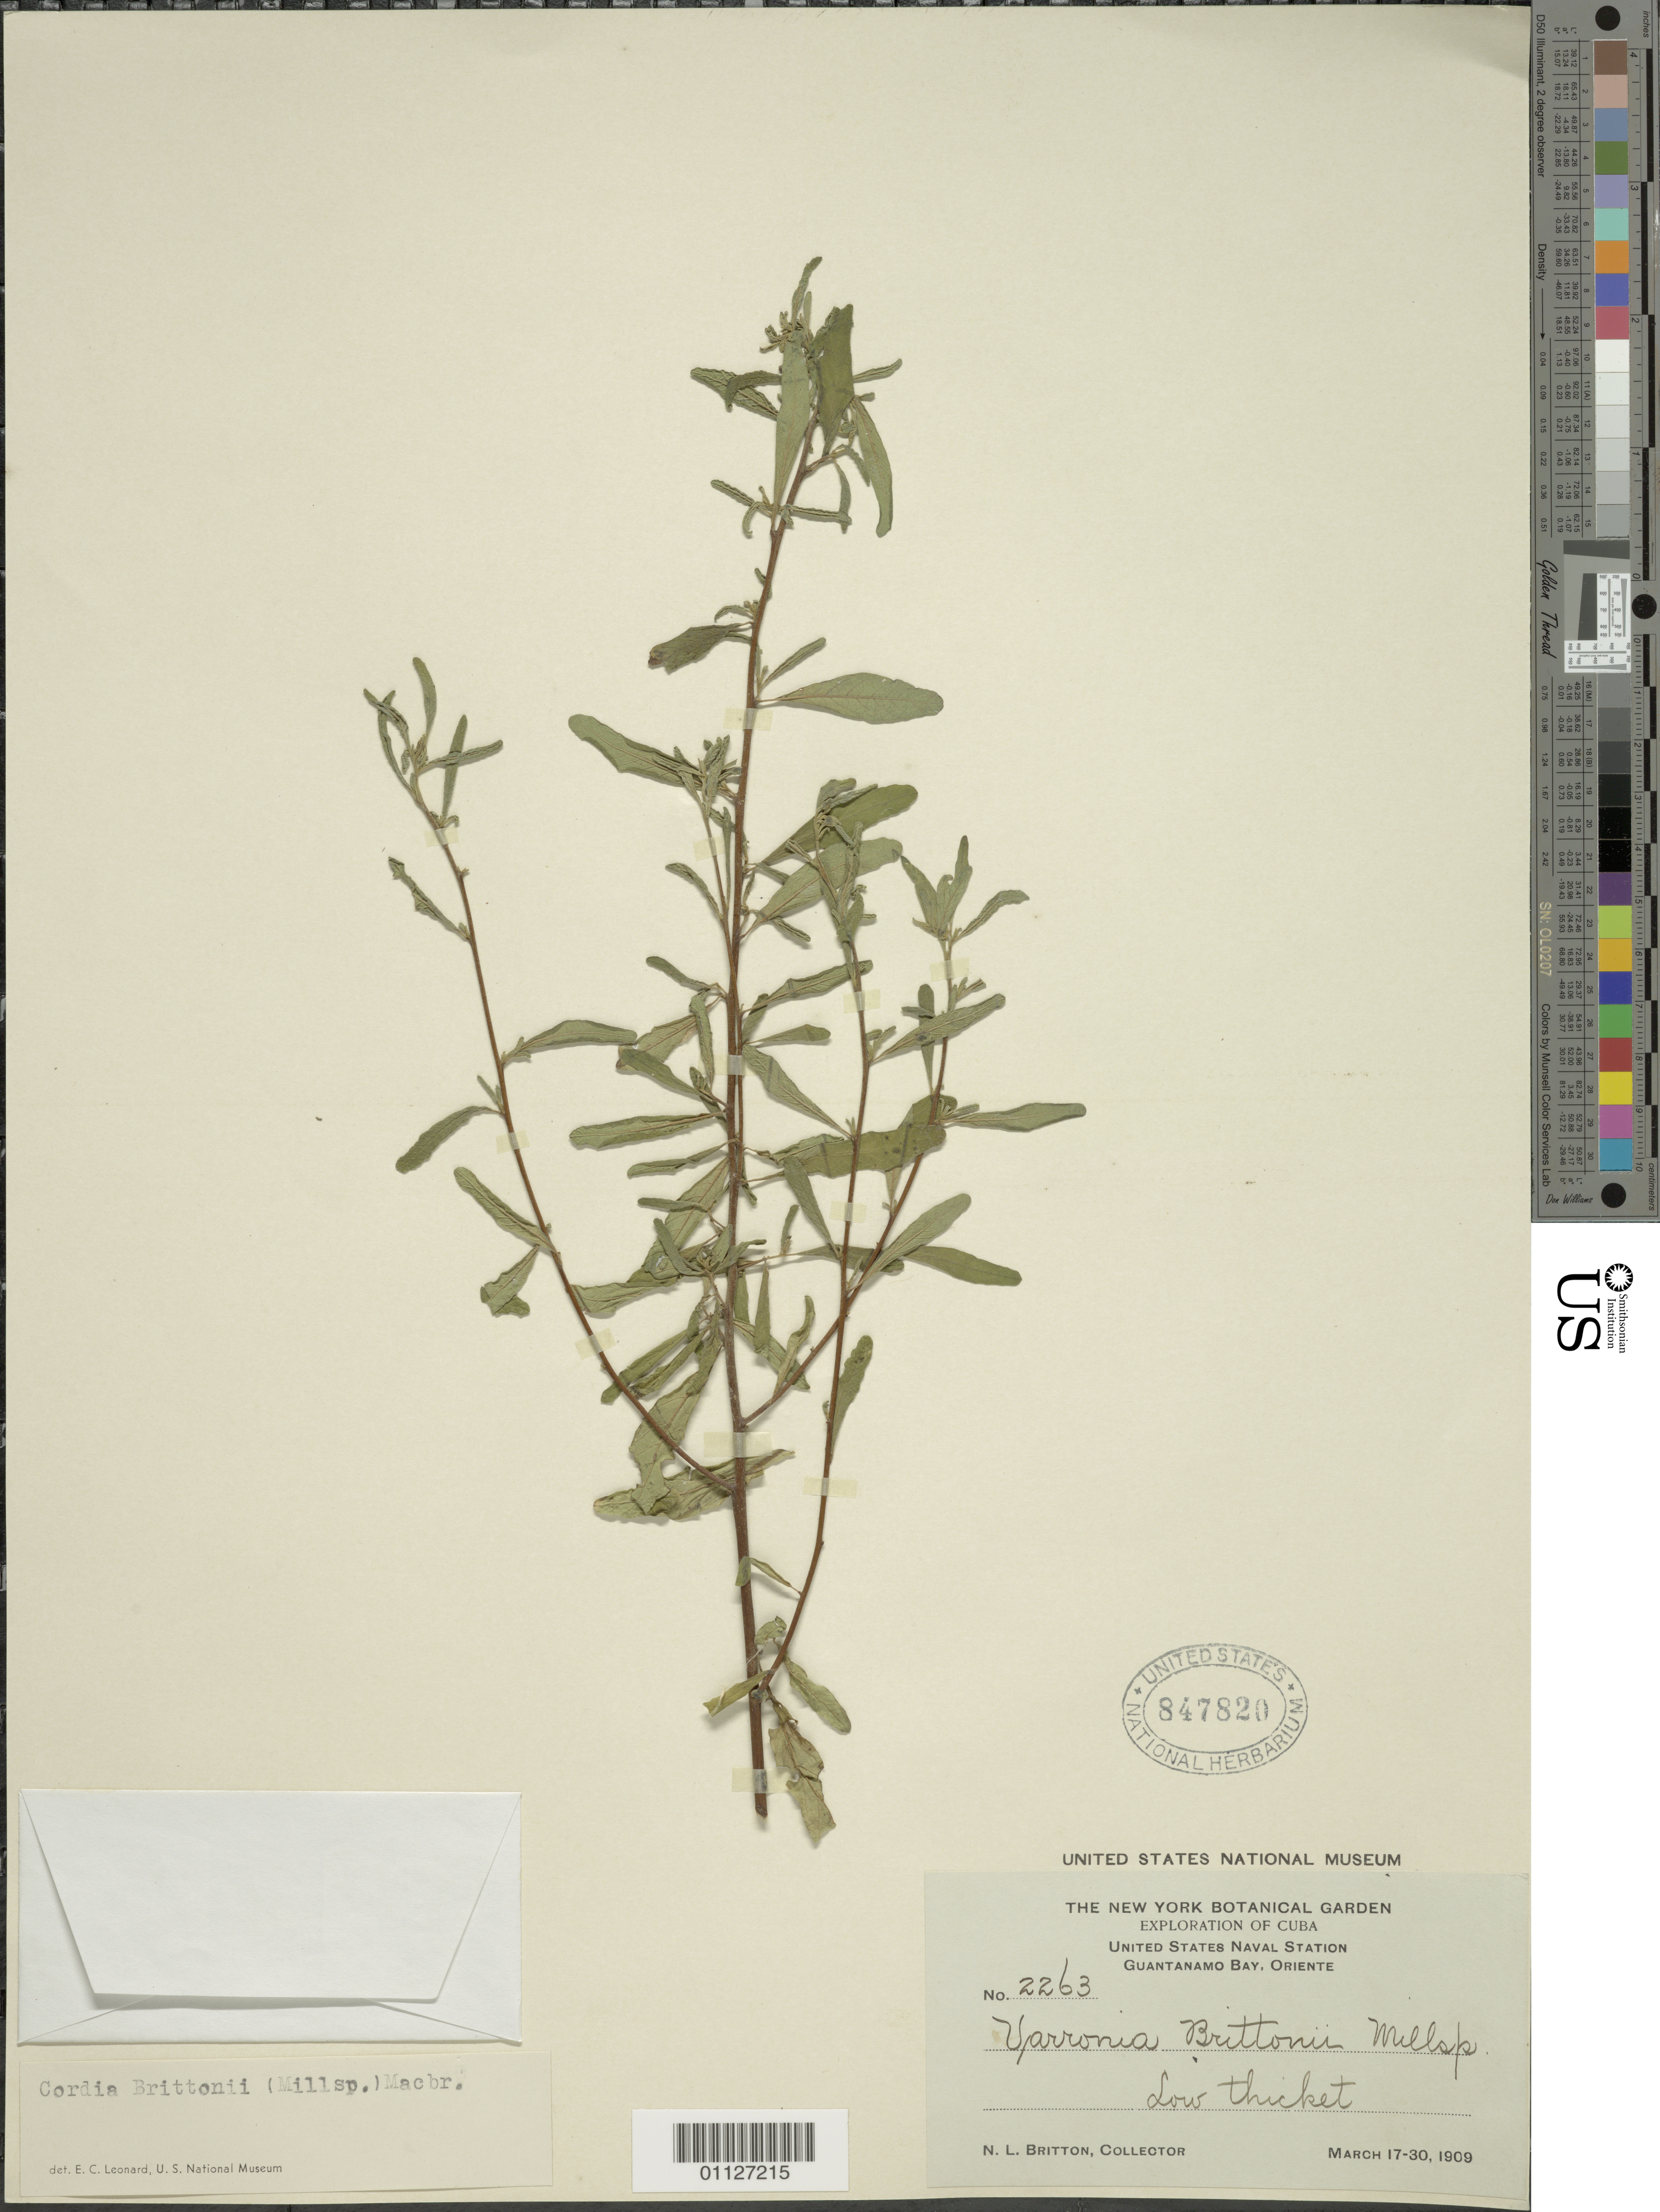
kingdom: Plantae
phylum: Tracheophyta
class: Magnoliopsida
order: Boraginales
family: Cordiaceae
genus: Varronia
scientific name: Varronia brittonii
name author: Millsp.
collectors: N. Britton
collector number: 2263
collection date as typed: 17 Mar 1909 to 30 Mar 1909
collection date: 1909-03-17/1909-03-30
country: Cuba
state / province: Guantánamo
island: Cuba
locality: US Naval Station, Guantanamo Bay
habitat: low thicket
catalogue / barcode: US 847820